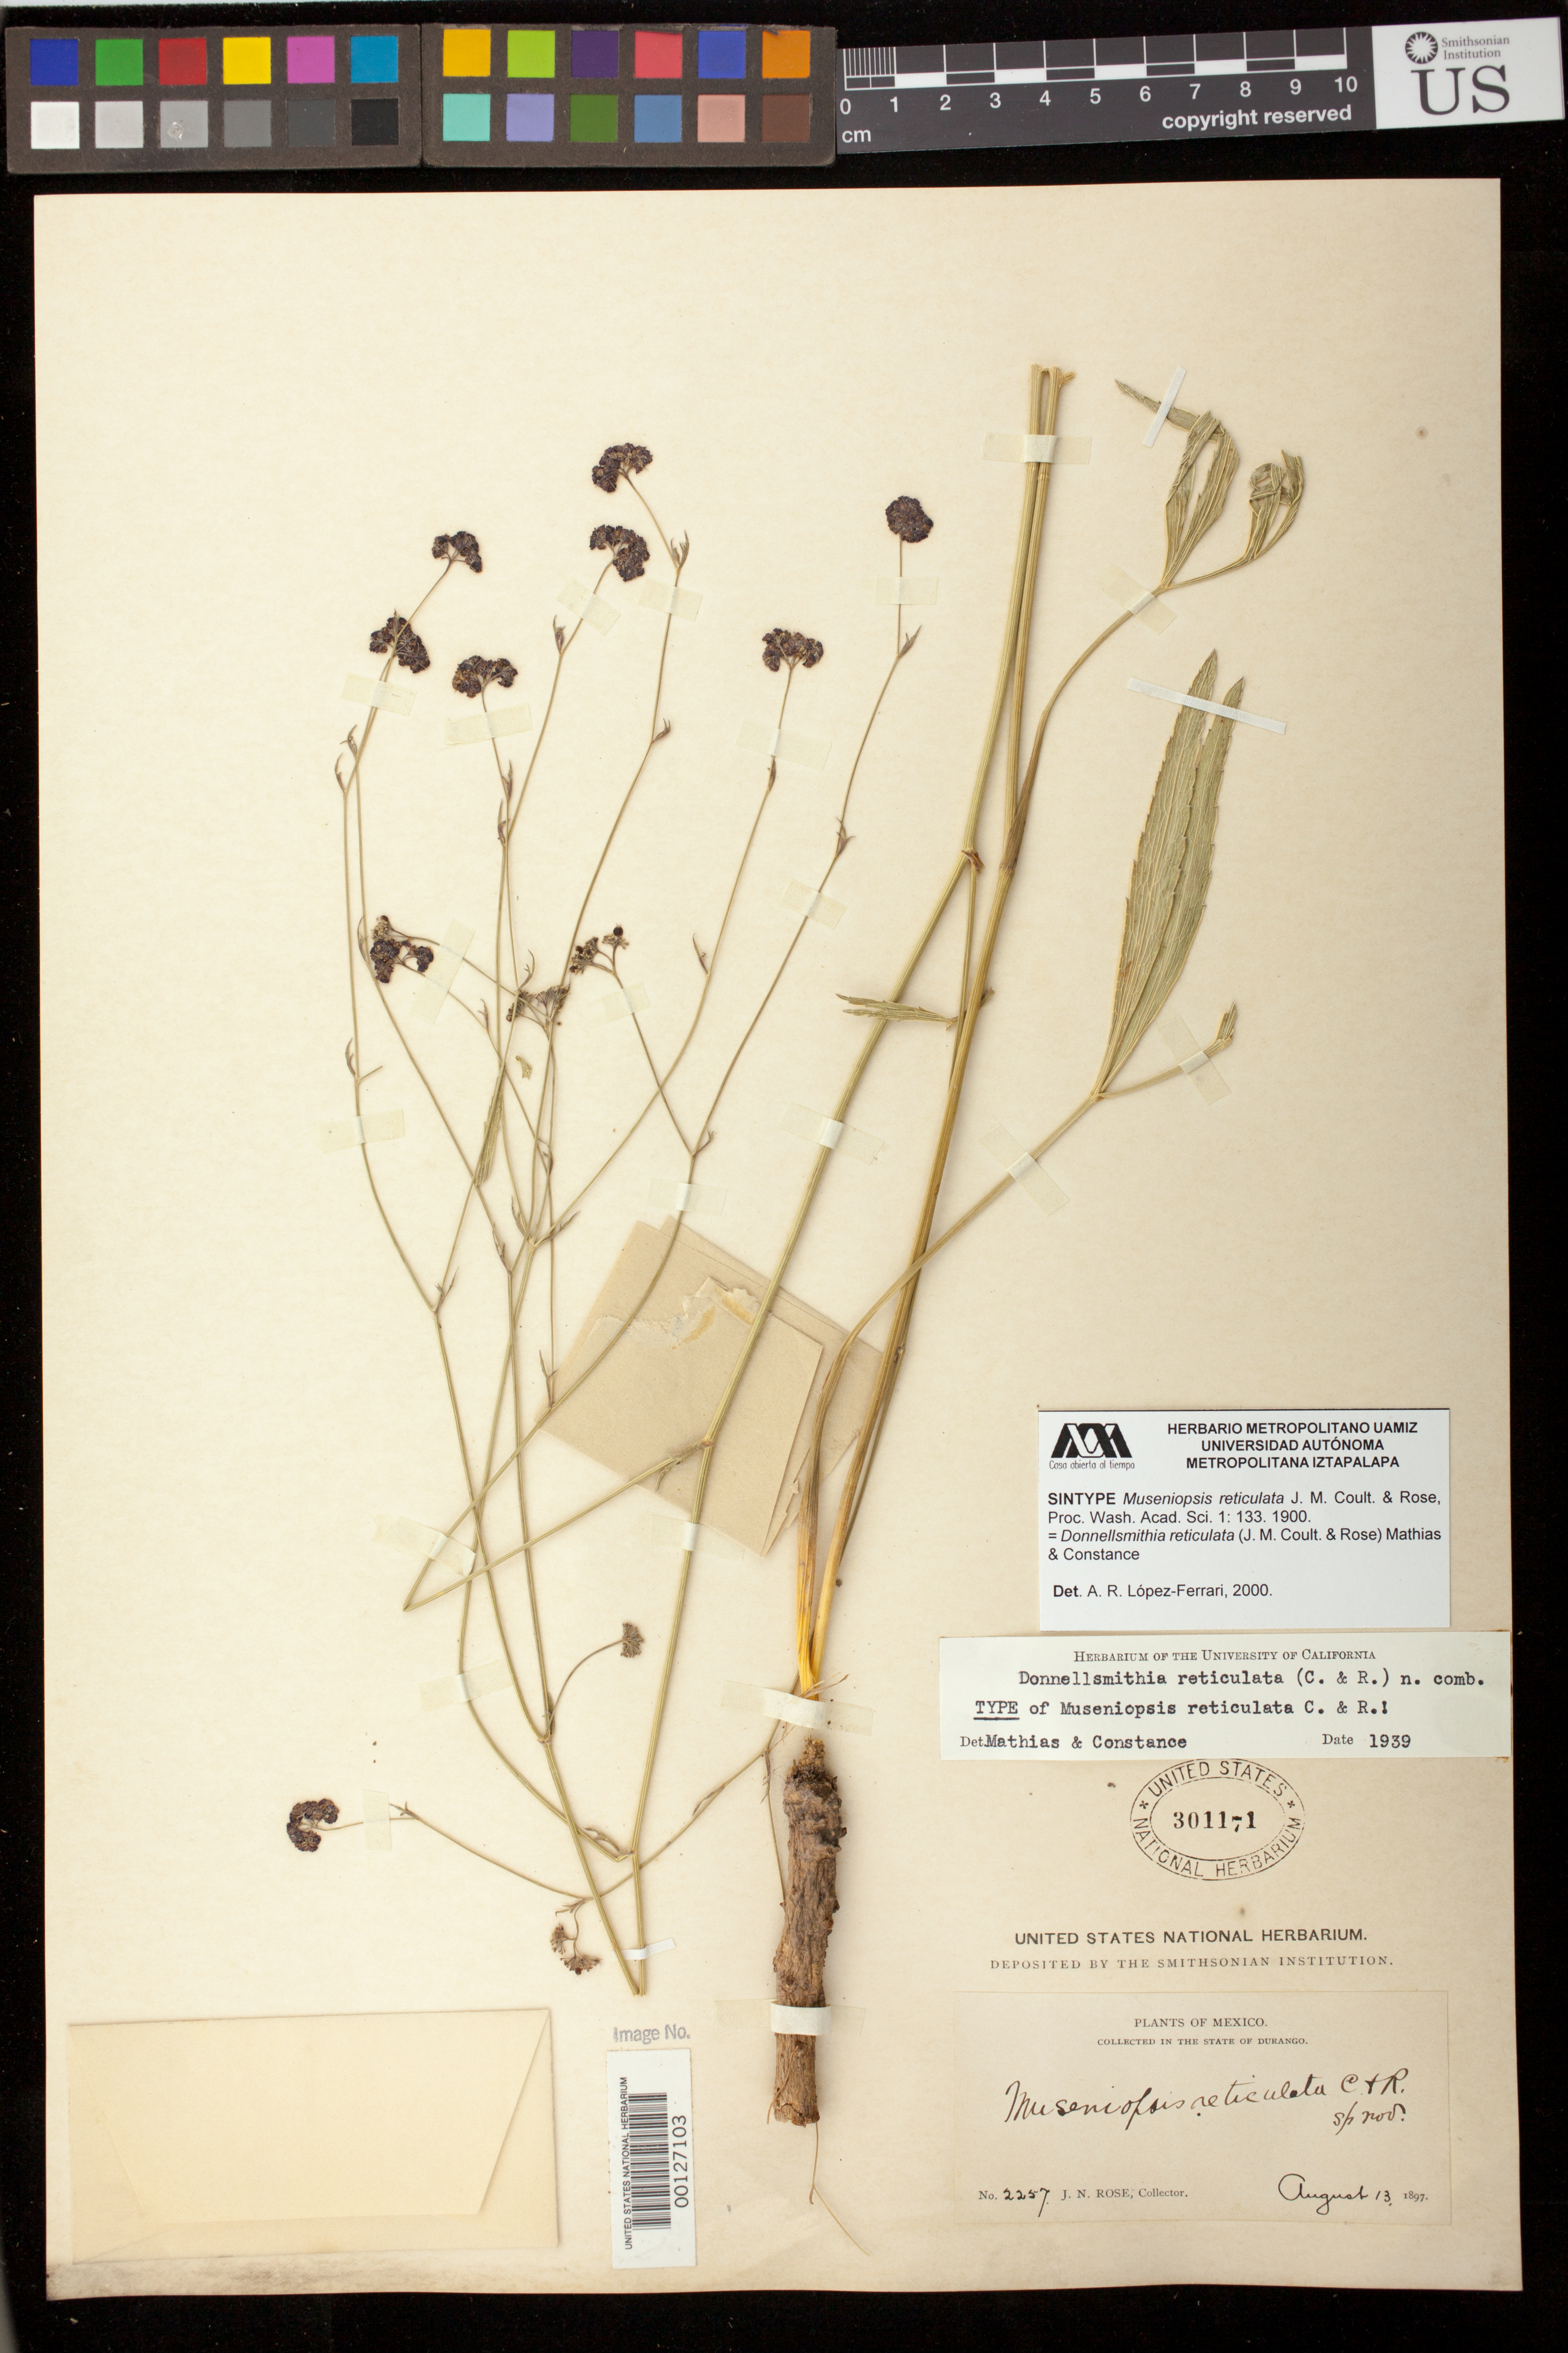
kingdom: Plantae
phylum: Tracheophyta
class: Magnoliopsida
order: Apiales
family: Apiaceae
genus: Museniopsis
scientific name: Museniopsis reticulata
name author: J.M. Coult. & Rose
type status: Syntype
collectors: J. N. Rose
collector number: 2257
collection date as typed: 13 Aug 1897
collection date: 1897-08-13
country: Mexico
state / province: Durango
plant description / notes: Protologue cites 2 collections (syntypes); this specimen annotated as "TYPE" by Mathias & Constance (1939)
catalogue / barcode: US 301171